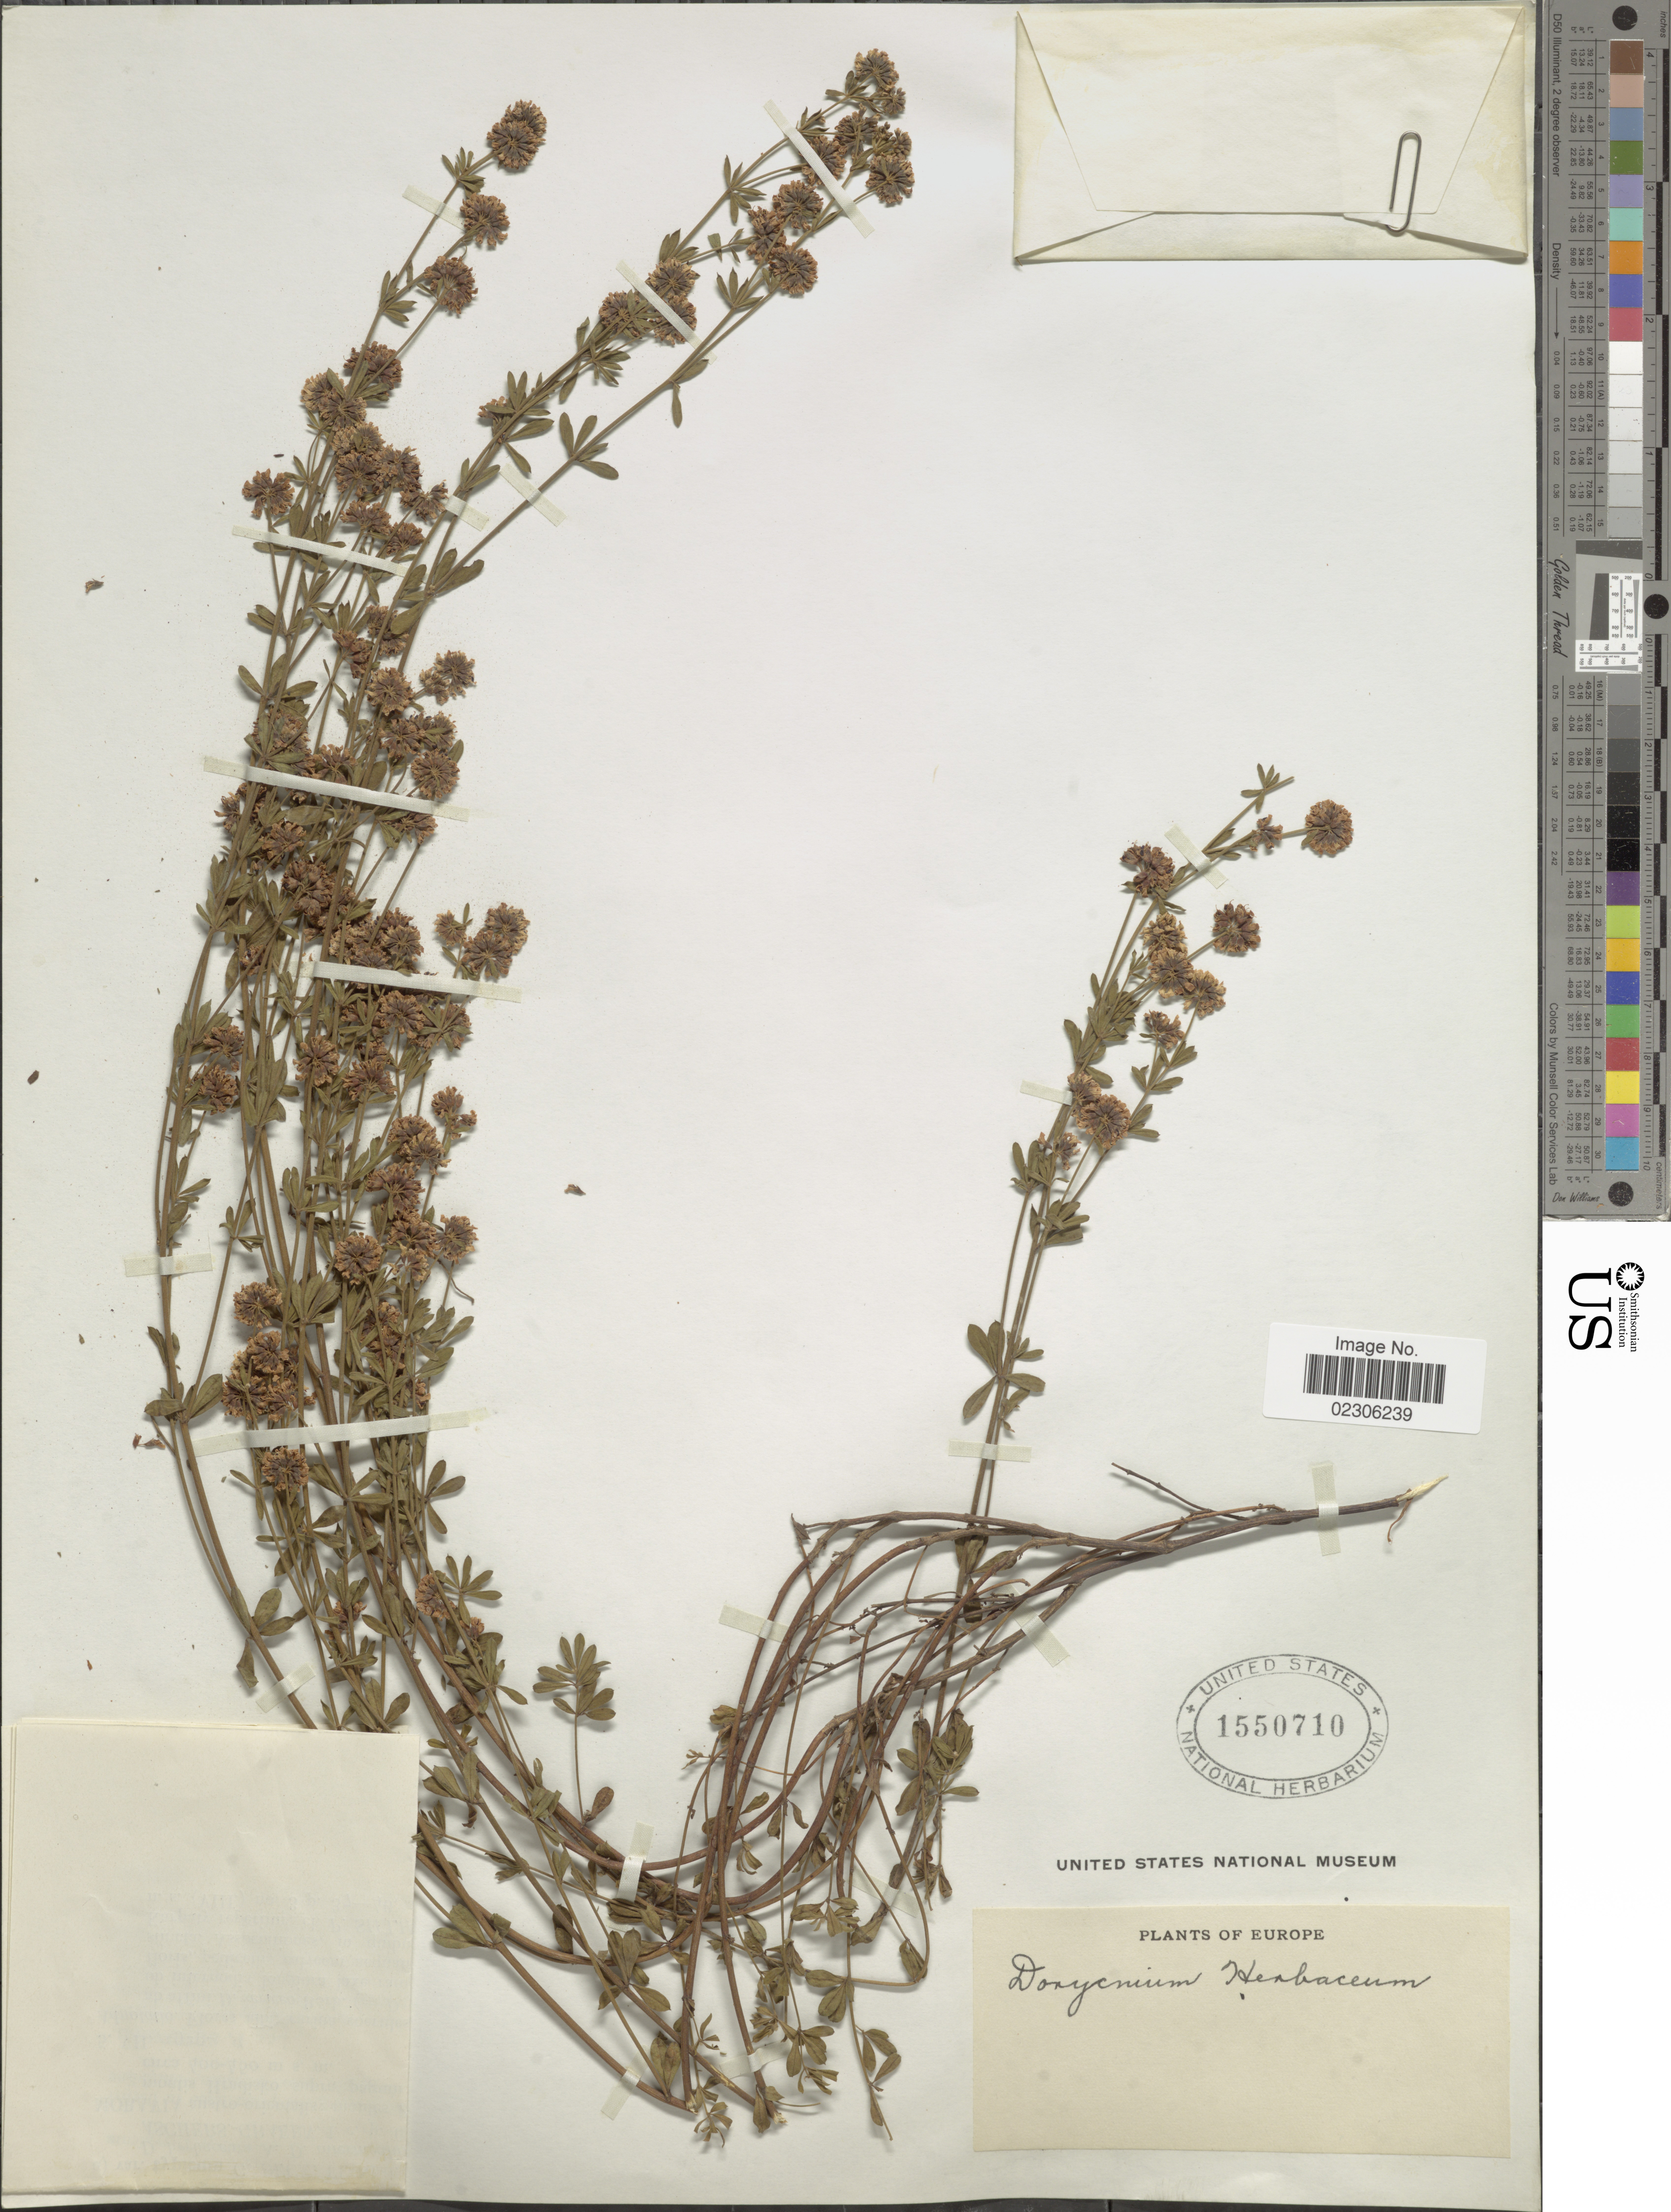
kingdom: Plantae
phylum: Tracheophyta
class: Magnoliopsida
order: Fabales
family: Fabaceae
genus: Dorycnium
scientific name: Dorycnium herbaceum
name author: Vill.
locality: Europe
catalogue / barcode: US 1550710